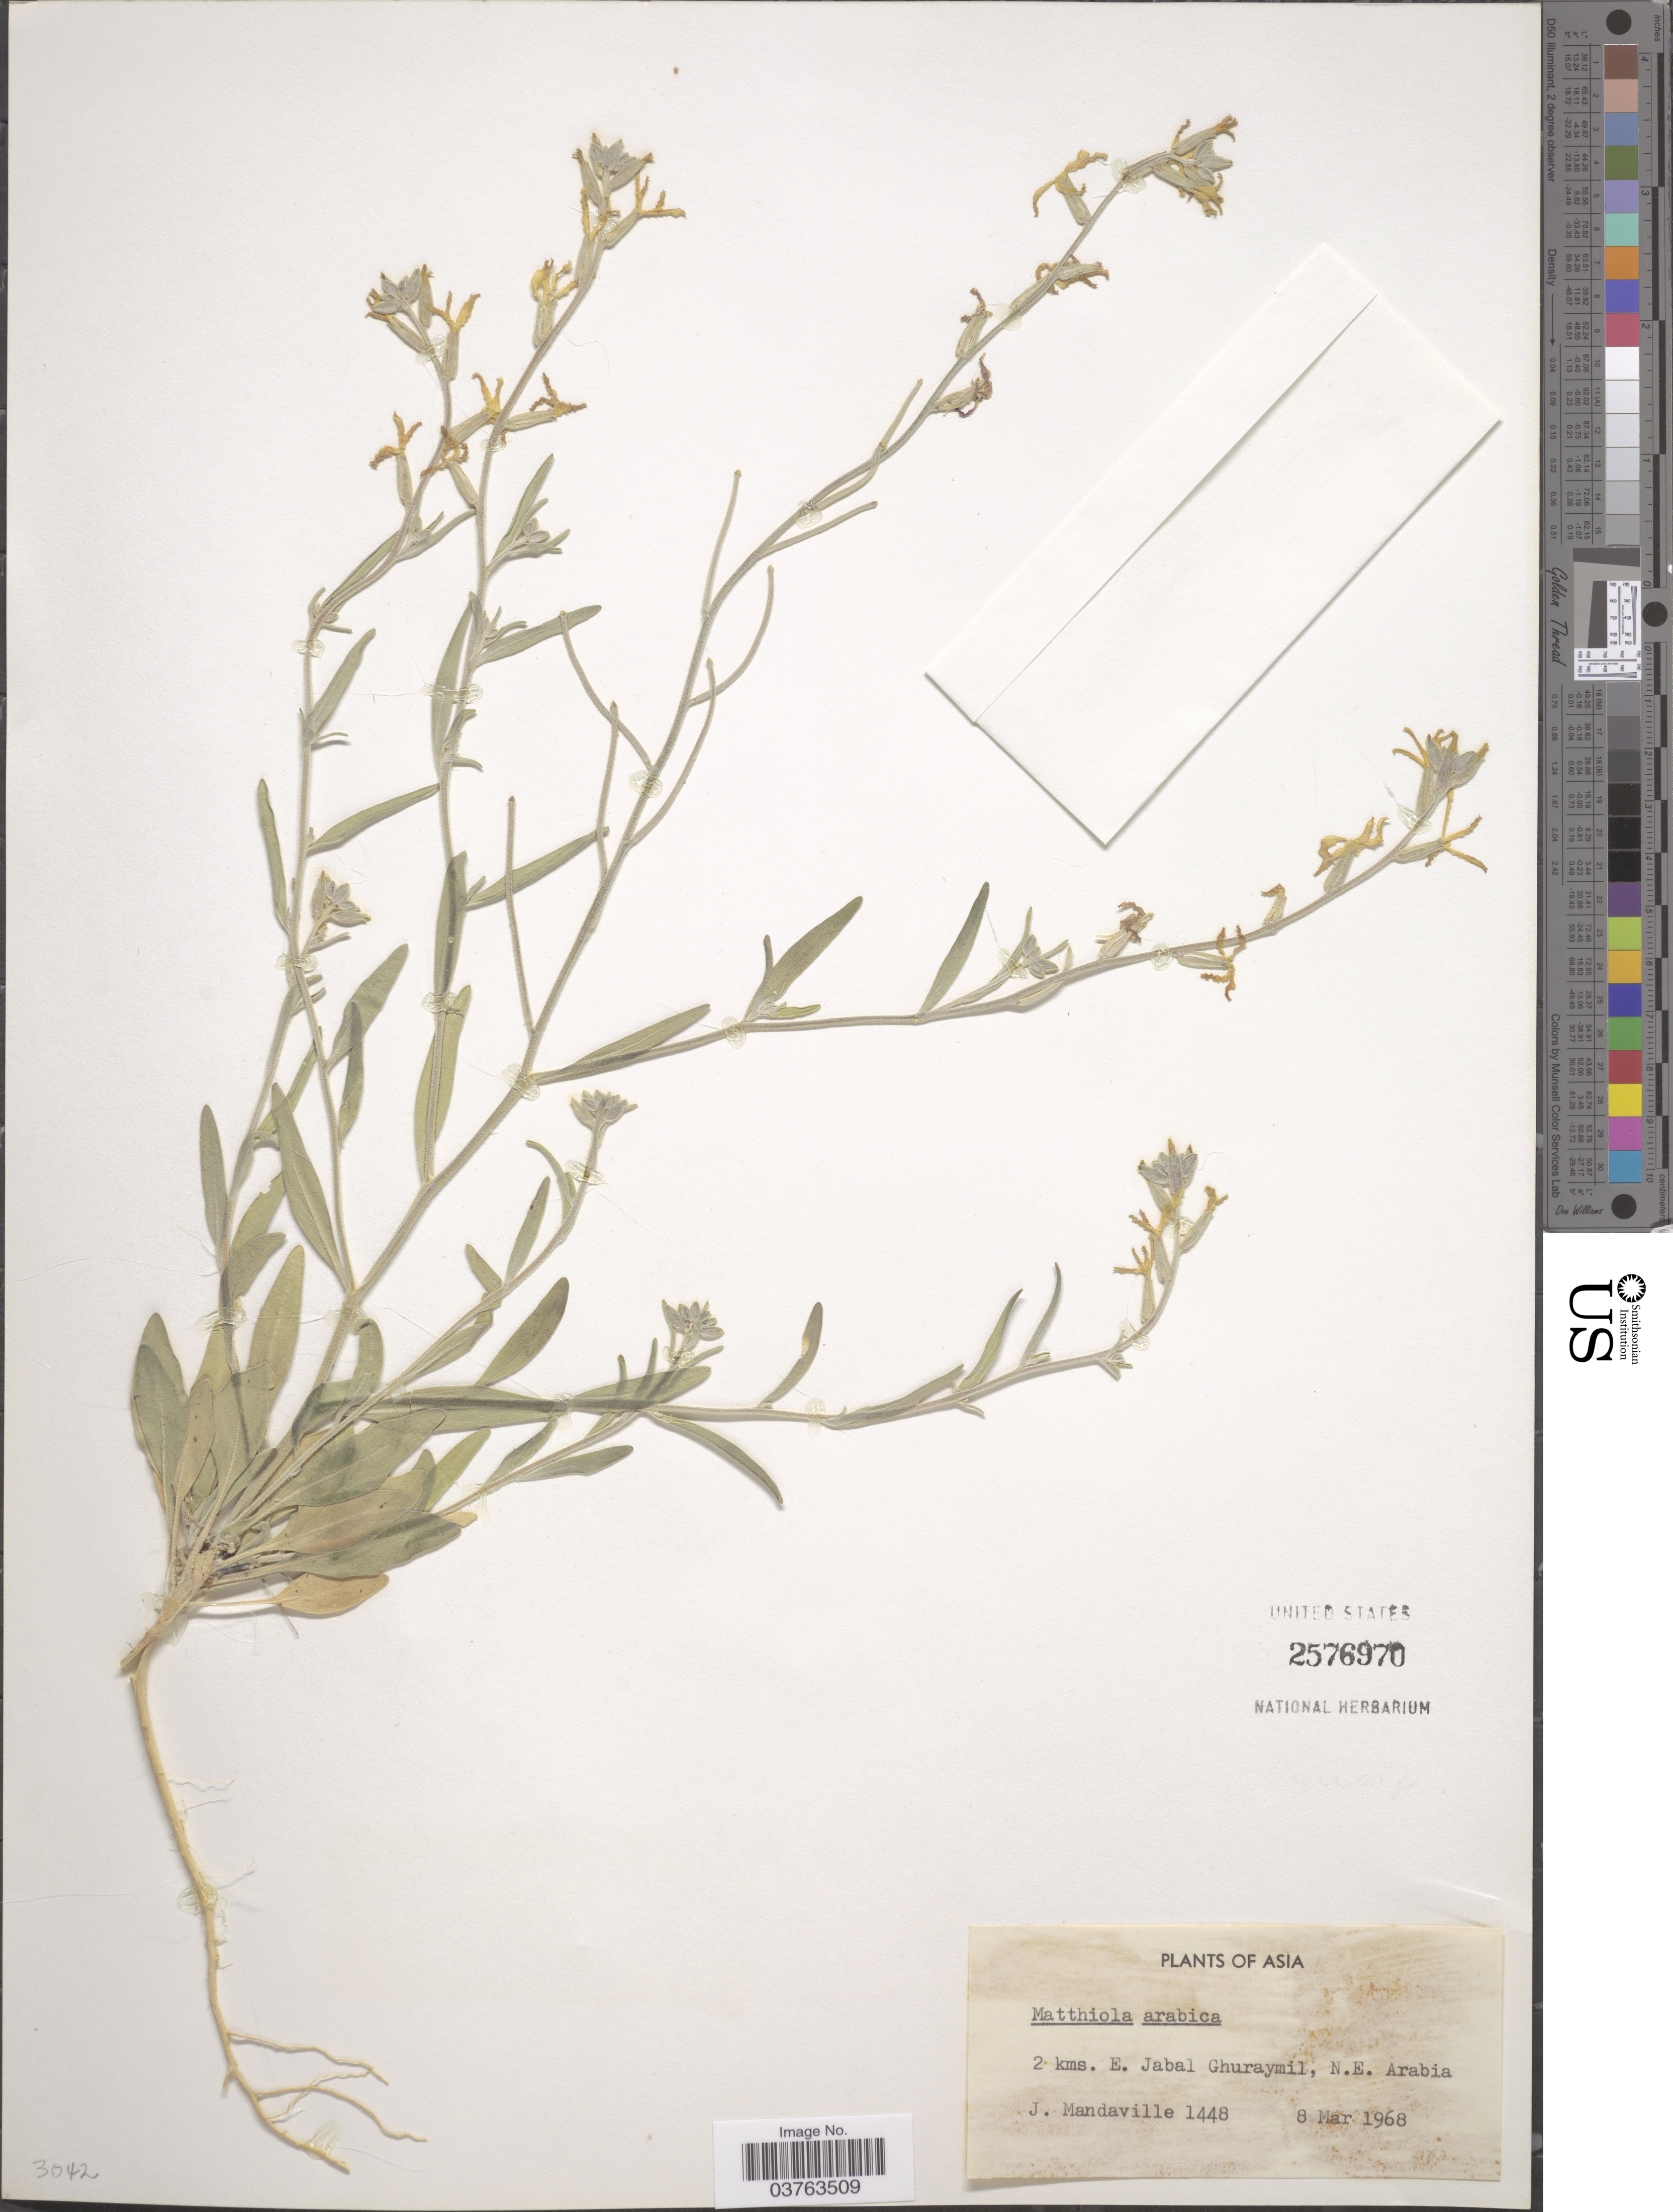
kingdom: Plantae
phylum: Tracheophyta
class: Magnoliopsida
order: Brassicales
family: Brassicaceae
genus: Matthiola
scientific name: Matthiola arabica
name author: Boiss.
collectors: J. Mandaville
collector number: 1448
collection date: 1968-03-08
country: Saudi Arabia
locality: Asia. 2 kms. E. Jabal Ghuraymil, N.E. Arabia.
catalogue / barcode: US 2576970